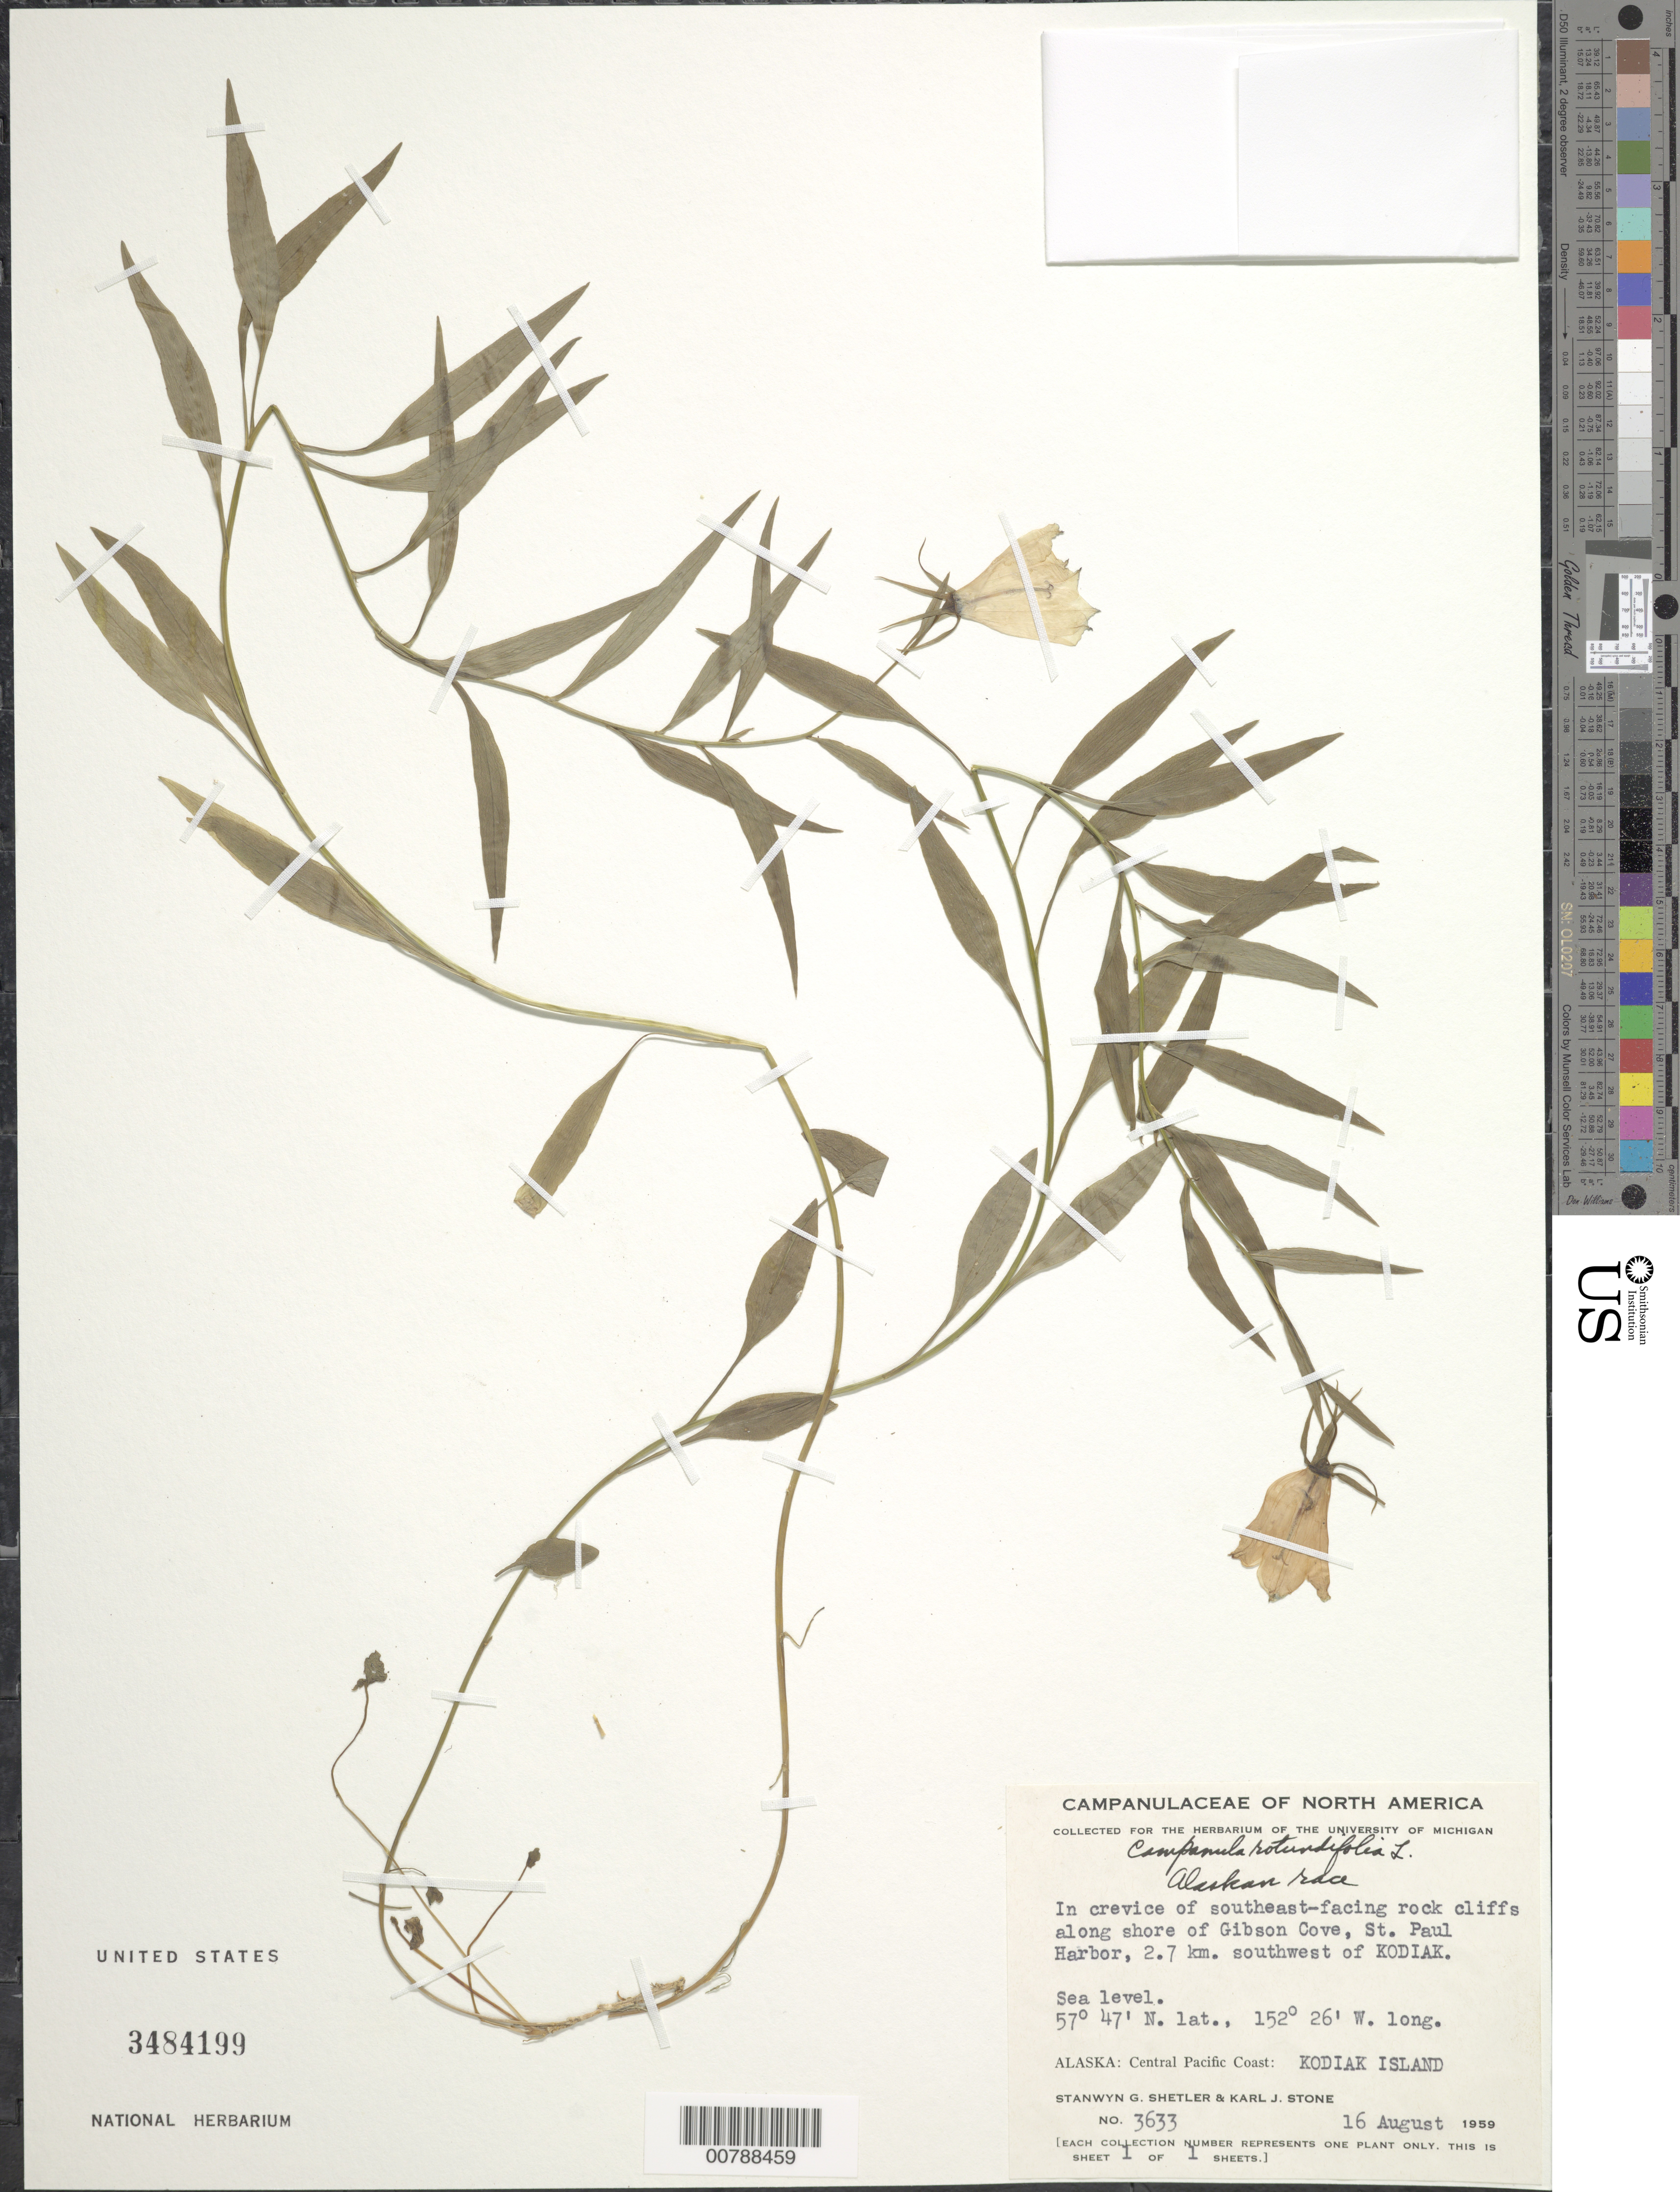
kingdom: Plantae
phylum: Tracheophyta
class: Magnoliopsida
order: Asterales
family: Campanulaceae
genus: Campanula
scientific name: Campanula rotundifolia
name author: L.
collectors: S. Shetler & K. J. Stone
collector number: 3633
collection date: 1959-08-16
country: United States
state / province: Alaska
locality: In crevice of southeast-facing rock cliffs along seashore of Gibson Cove, St. Paul Harbor, 2.7 km. southwest of Kodiak, Central Pacific Coast: Kodiak Island.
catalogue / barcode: US 3484199